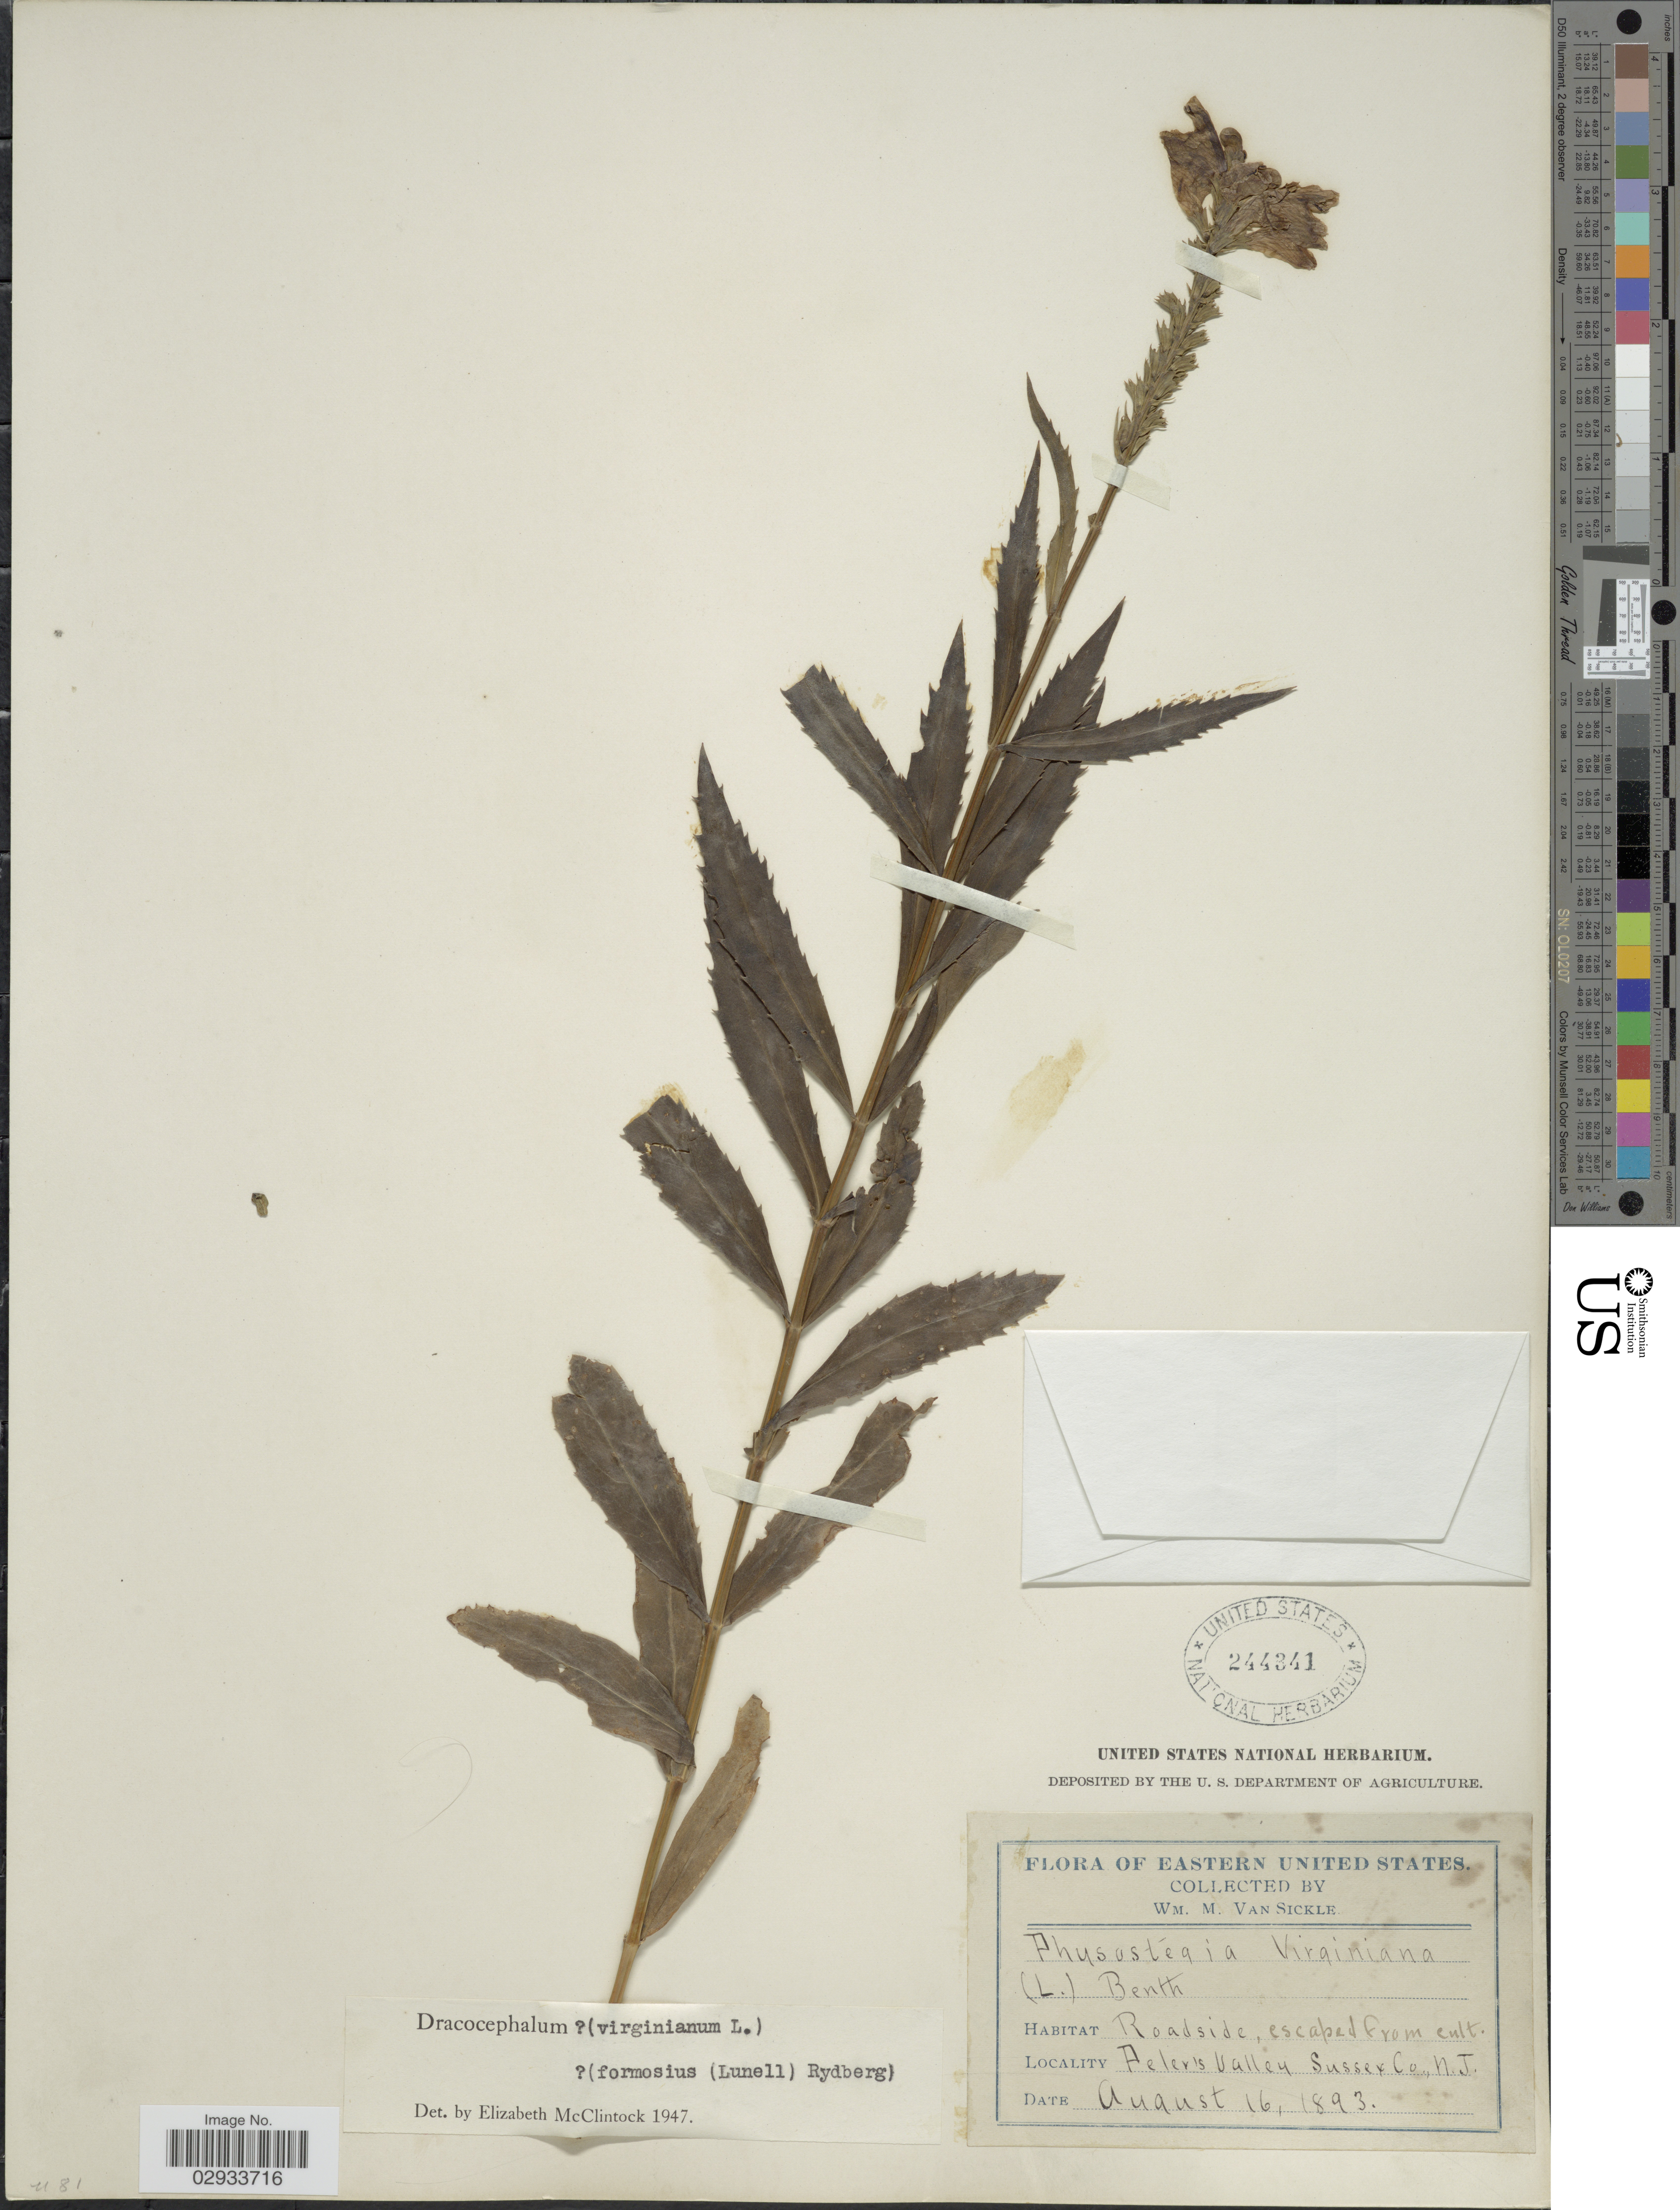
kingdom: Plantae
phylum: Tracheophyta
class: Magnoliopsida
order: Lamiales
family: Lamiaceae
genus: Physostegia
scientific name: Physostegia formosior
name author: Lunell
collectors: W. M. Van Sickle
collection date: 1893-08-16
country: United States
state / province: New Jersey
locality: Peter's Valley, Sussex Co.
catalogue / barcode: US 244341